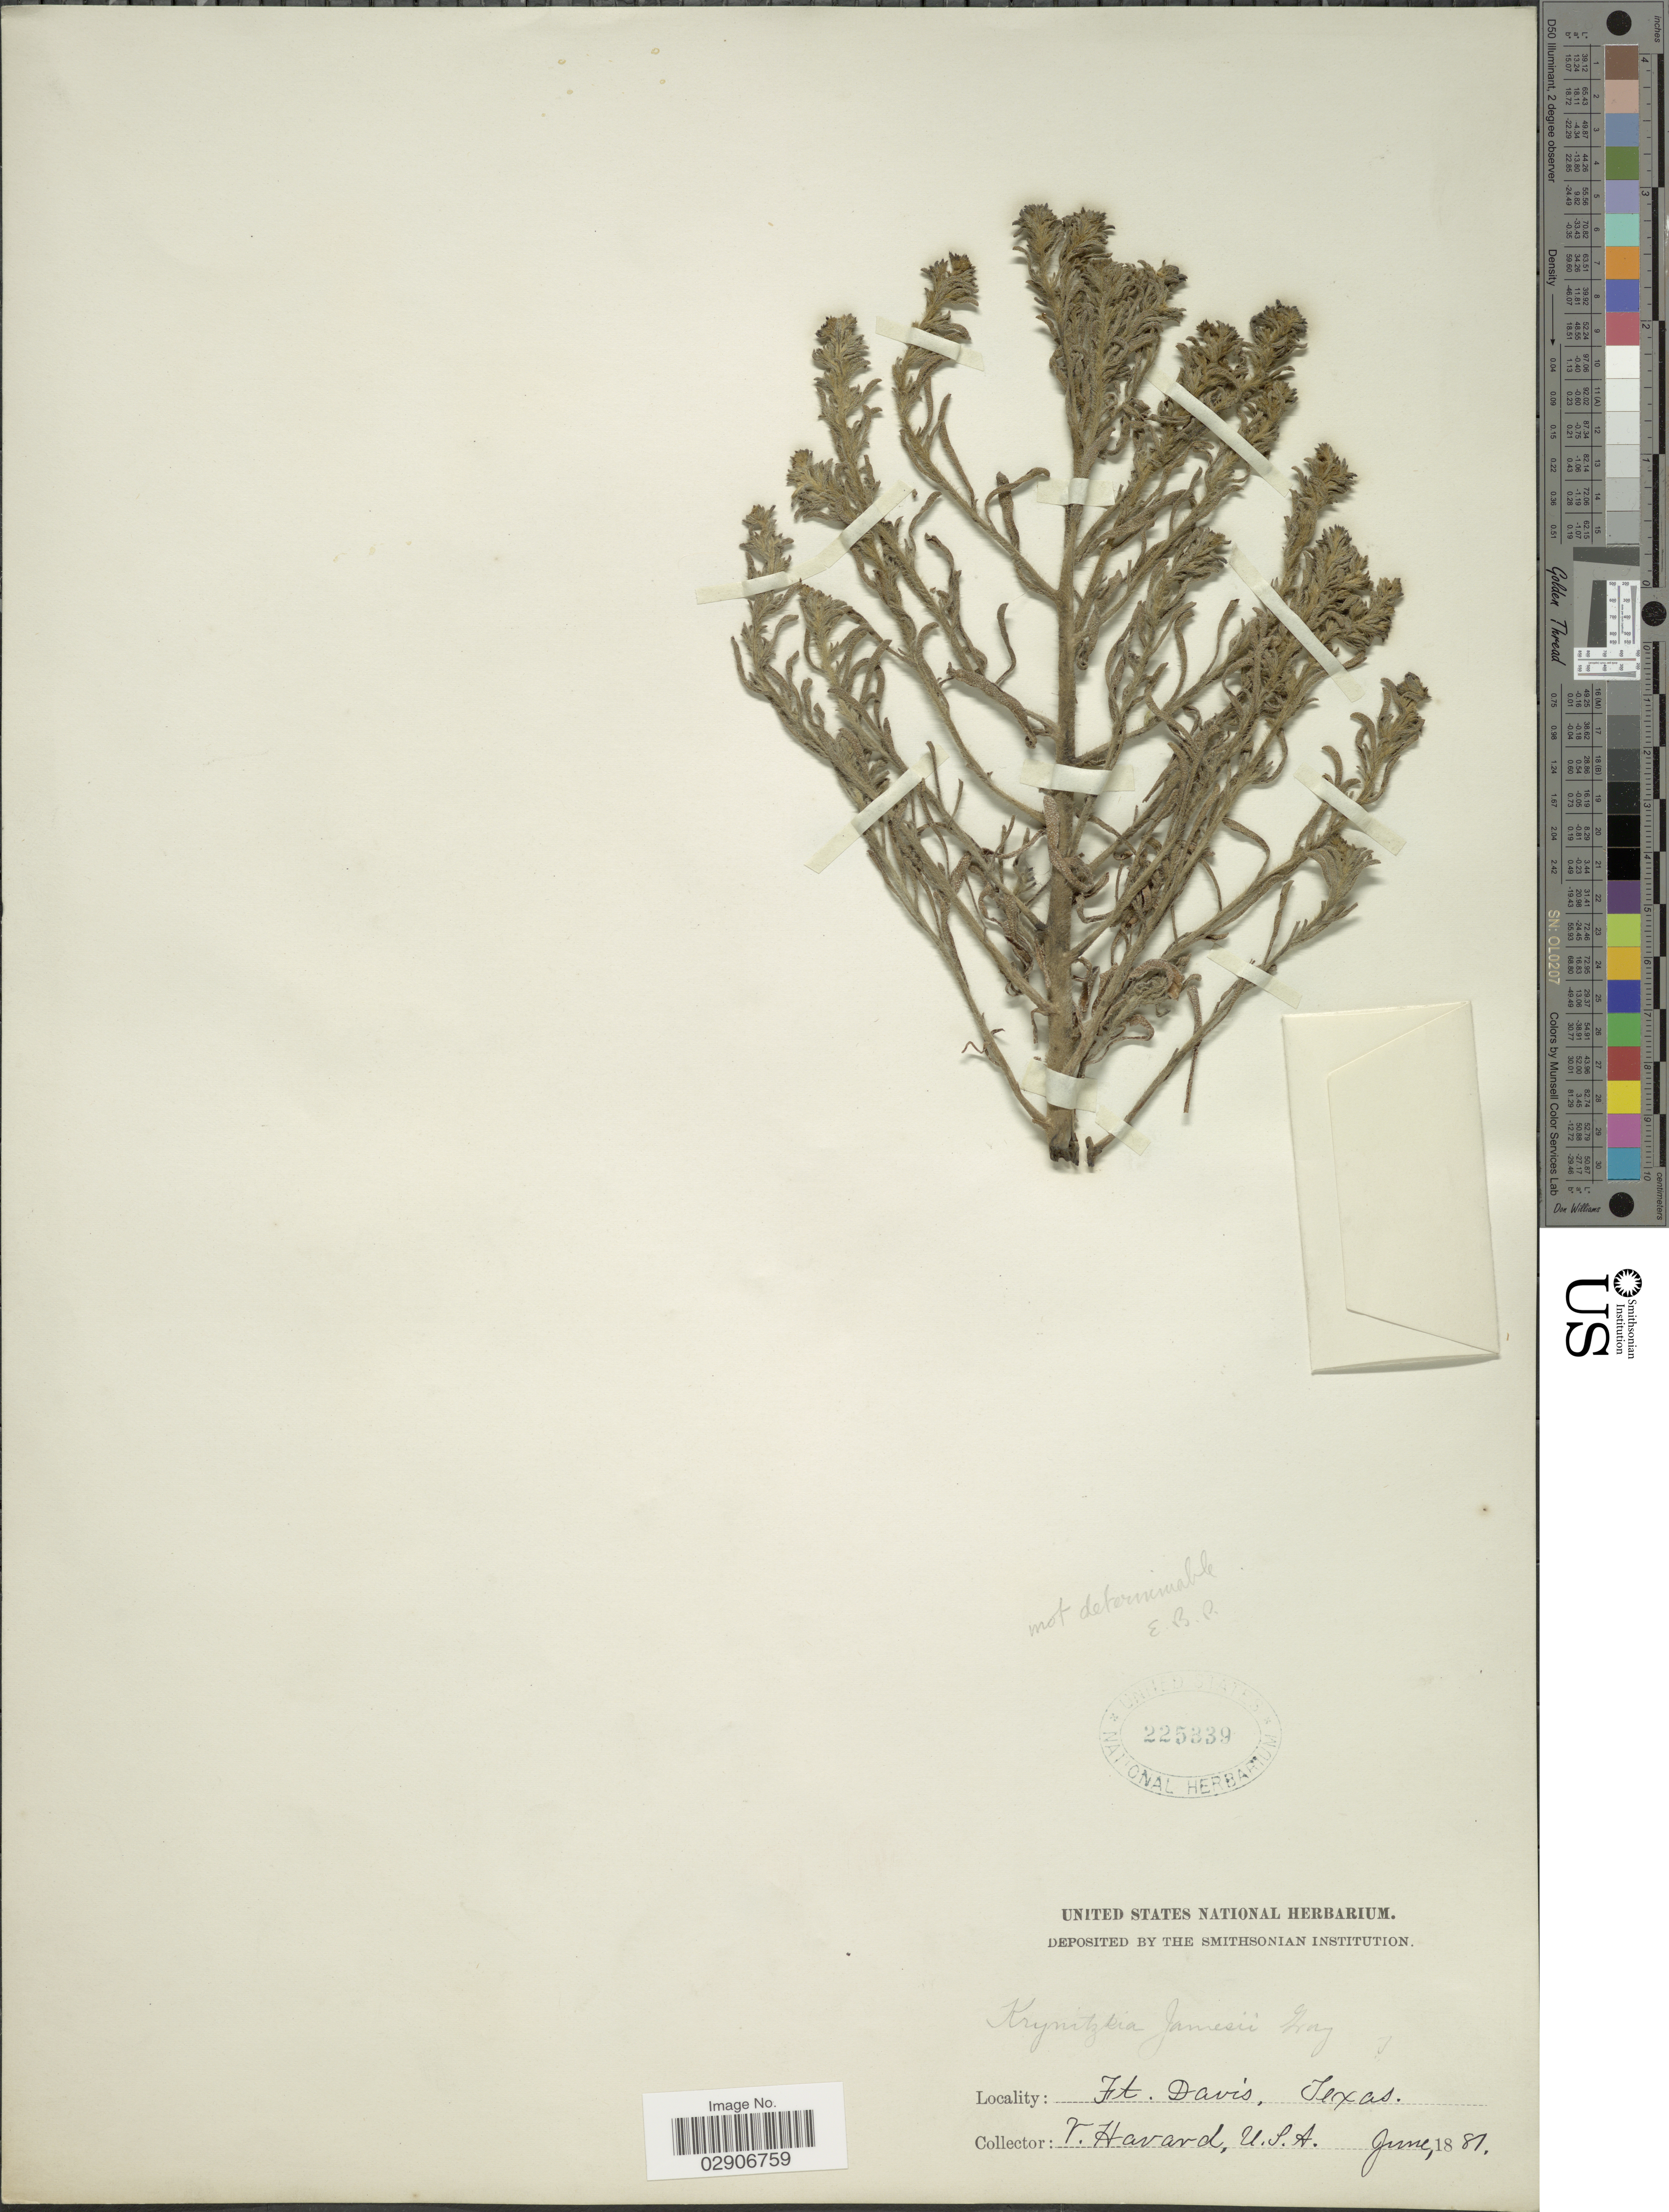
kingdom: Plantae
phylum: Tracheophyta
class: Magnoliopsida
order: Boraginales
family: Boraginaceae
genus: Cryptantha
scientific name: Cryptantha albida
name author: (Kunth) I.M. Johnst.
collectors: V. Havard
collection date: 1881-06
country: United States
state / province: Texas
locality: Ft. Davis.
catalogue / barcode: US 225339